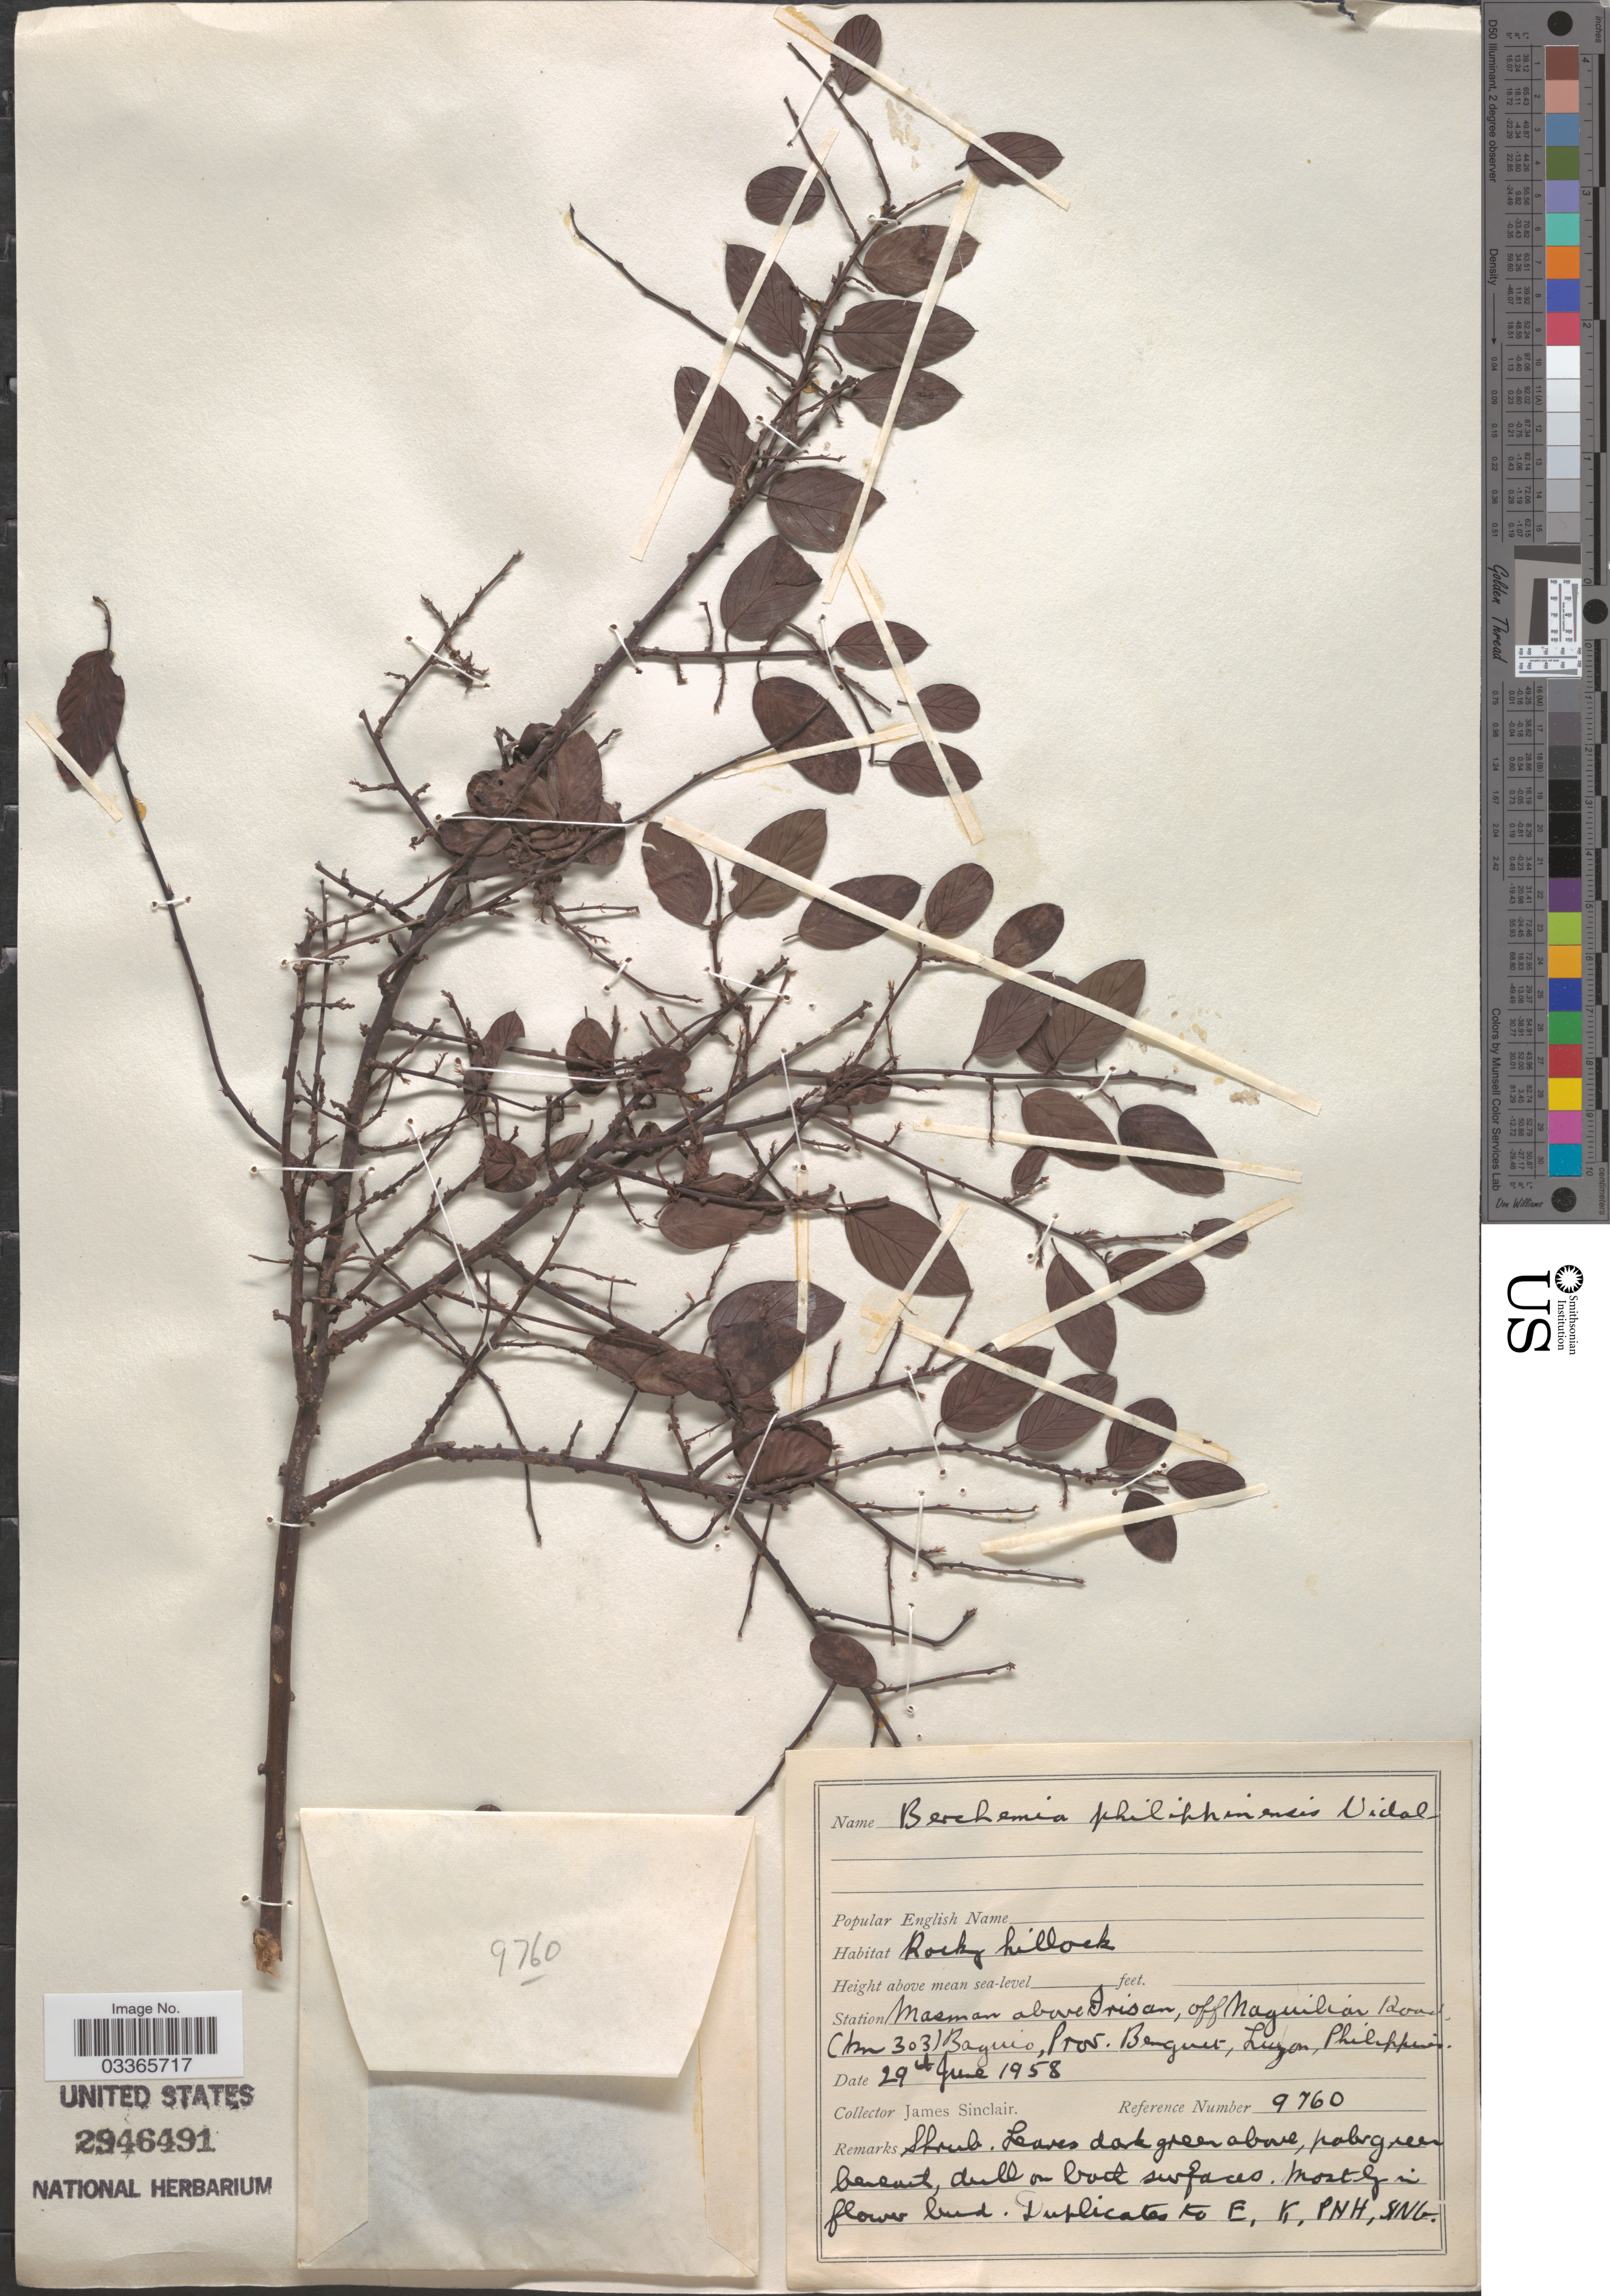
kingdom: Plantae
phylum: Tracheophyta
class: Magnoliopsida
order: Rosales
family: Rhamnaceae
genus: Berchemia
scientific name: Berchemia philippinensis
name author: S. Vidal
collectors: J. Sinclair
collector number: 9760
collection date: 1958-06-29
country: Philippines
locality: Station Masman above Irisan, off Naguilan Road (km 303) Baguio, Prov. Benguet, Luzon.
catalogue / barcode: US 2946491